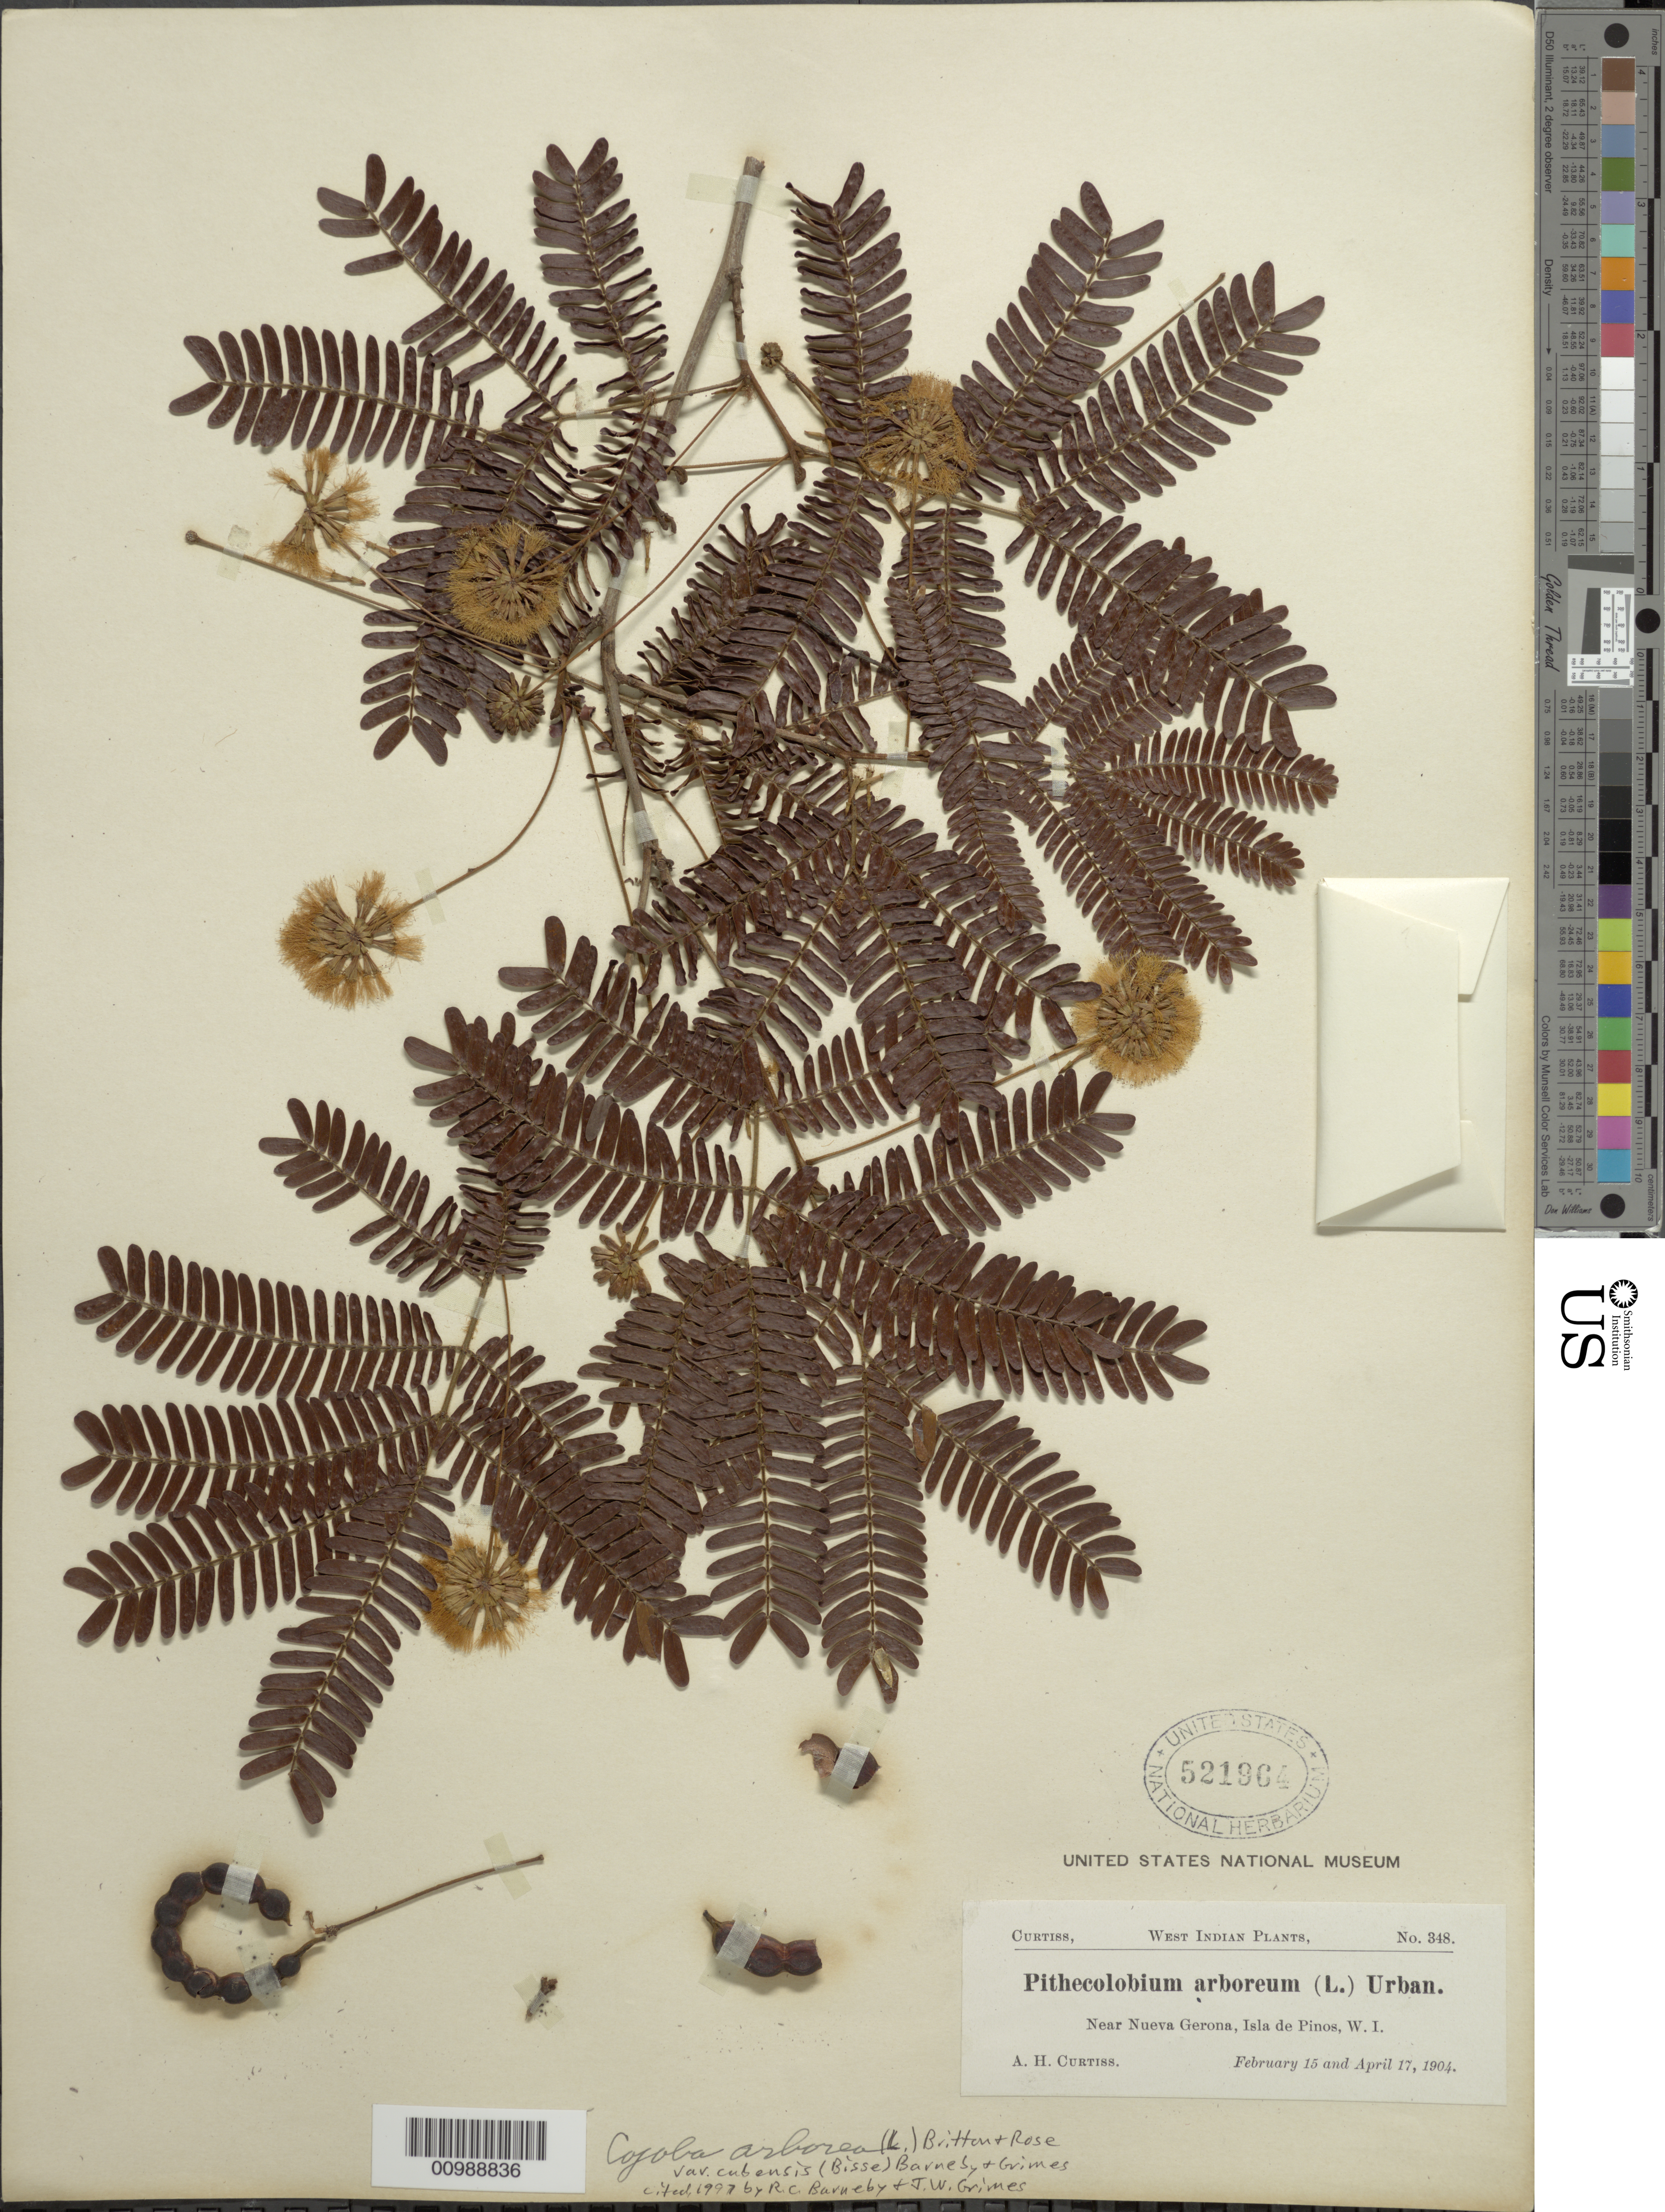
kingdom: Plantae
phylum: Tracheophyta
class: Magnoliopsida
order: Fabales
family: Fabaceae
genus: Cojoba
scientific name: Cojoba arborea var. cubensis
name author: (Bisse) Barneby & J.W. Grimes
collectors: A. H. Curtiss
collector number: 348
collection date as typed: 15 Feb 1904 and 17 Apr 1904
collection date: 1904-02-15,1904-04-17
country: Cuba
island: Isla de la Juventud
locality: Isle of Pines, Near Nueva Gerona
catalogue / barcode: US 521964